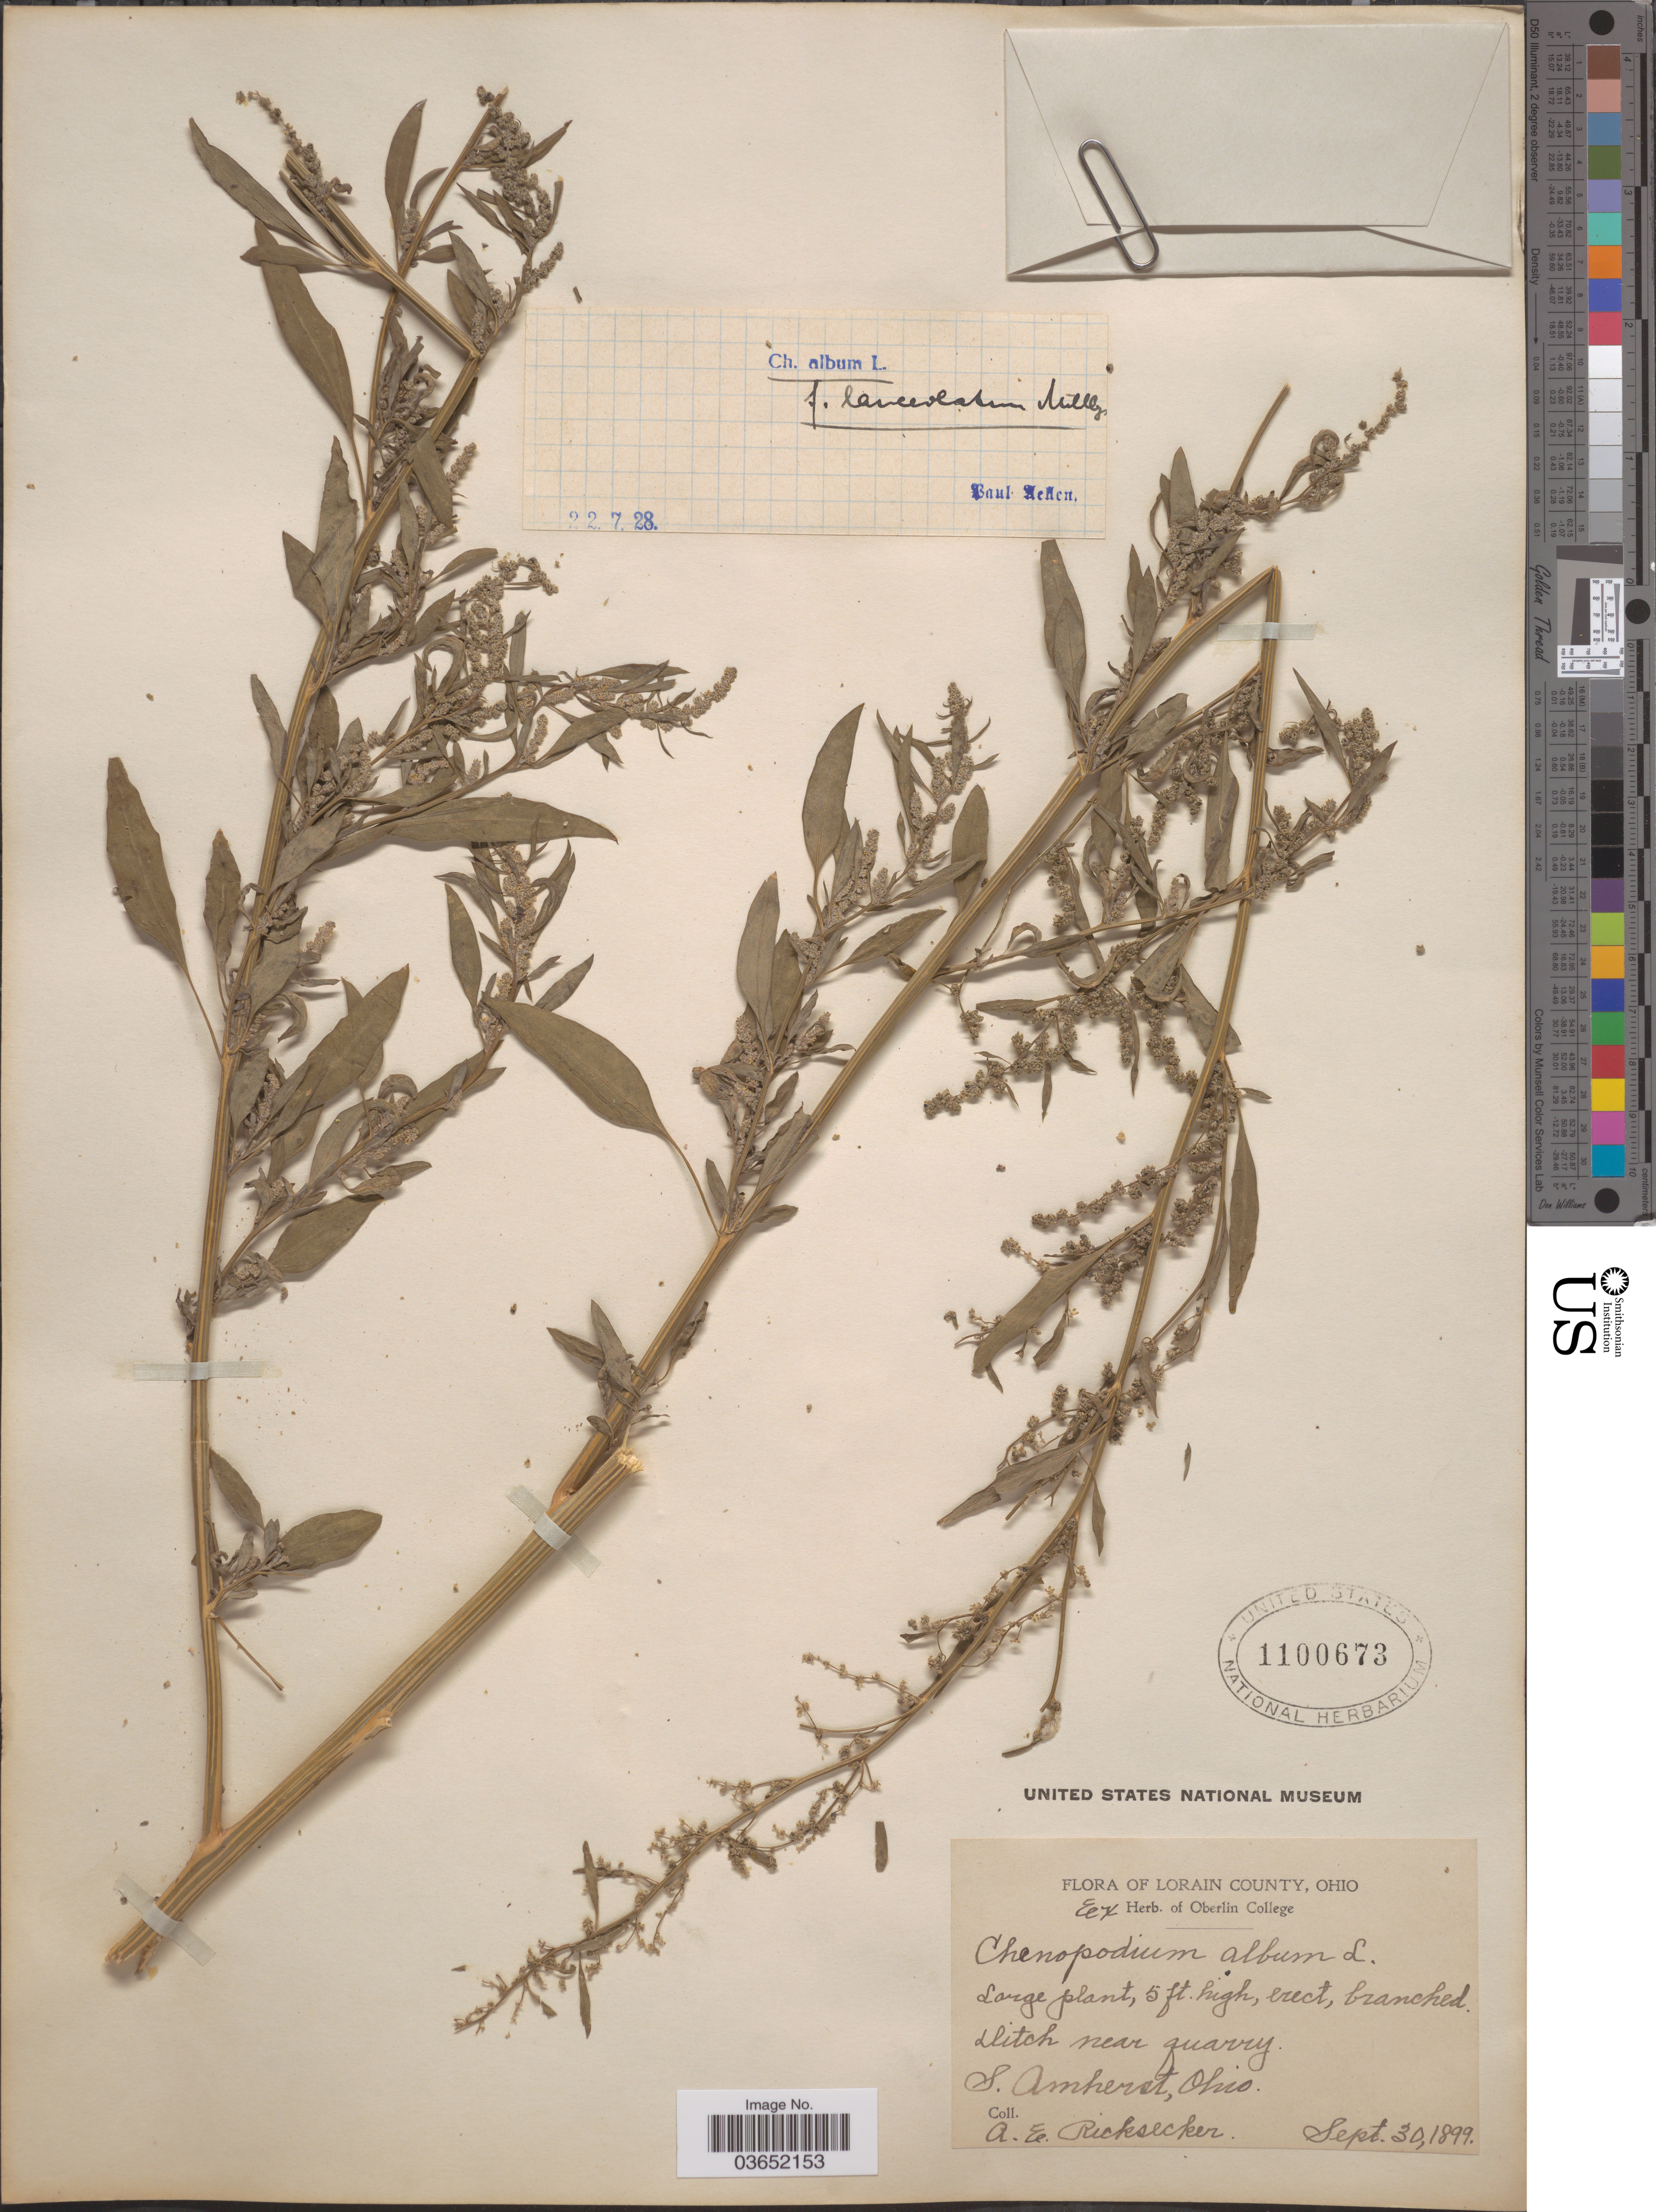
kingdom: Plantae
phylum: Tracheophyta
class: Magnoliopsida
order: Caryophyllales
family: Amaranthaceae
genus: Chenopodium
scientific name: Chenopodium album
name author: L.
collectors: A. E. Ricksecker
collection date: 1899-09-30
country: United States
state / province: Ohio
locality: Lorain County. Ditch near quarry. S. Amherst.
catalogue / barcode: US 1100673